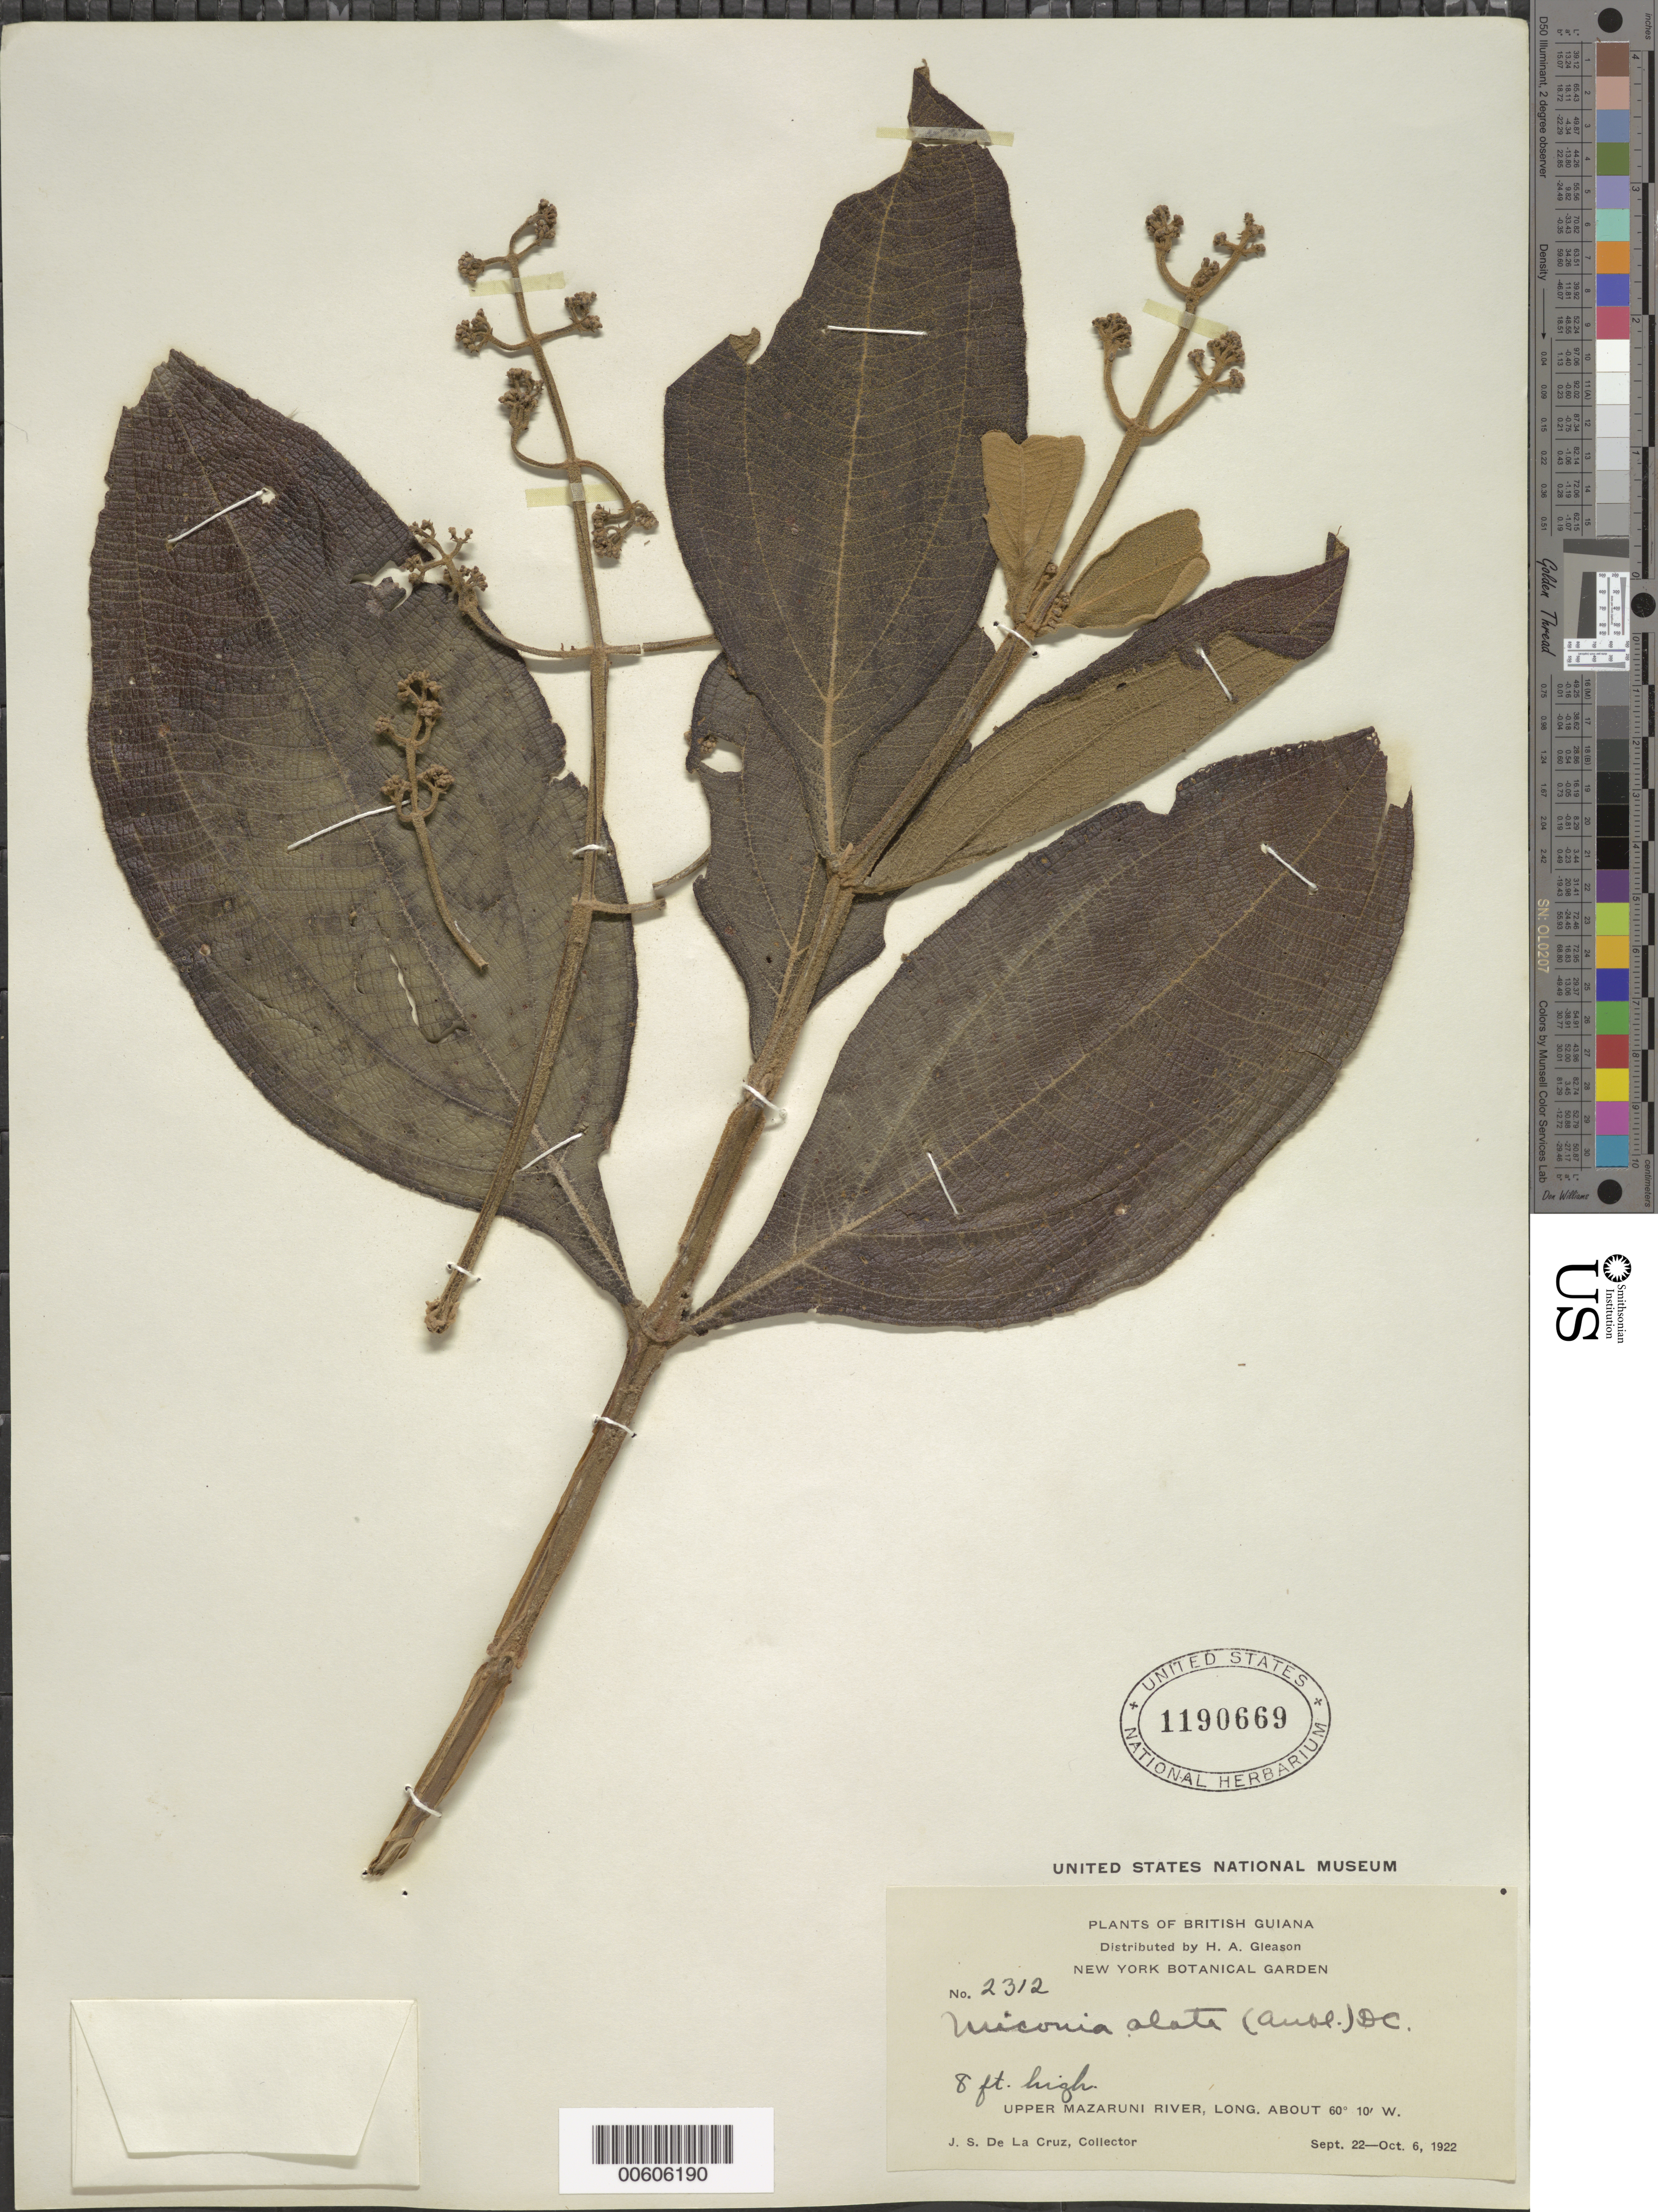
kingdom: Plantae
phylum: Tracheophyta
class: Magnoliopsida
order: Myrtales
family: Melastomataceae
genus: Miconia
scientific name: Miconia alata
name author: (Aubl.) DC.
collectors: J. S. de la Cruz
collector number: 2312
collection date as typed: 22-Sep-22 to 6-Oct-22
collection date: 1922-09-22/1922-10-06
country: Guyana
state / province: Cuyuni-Mazaruni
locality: Upper Mazaruni R.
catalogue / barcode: US 1190669